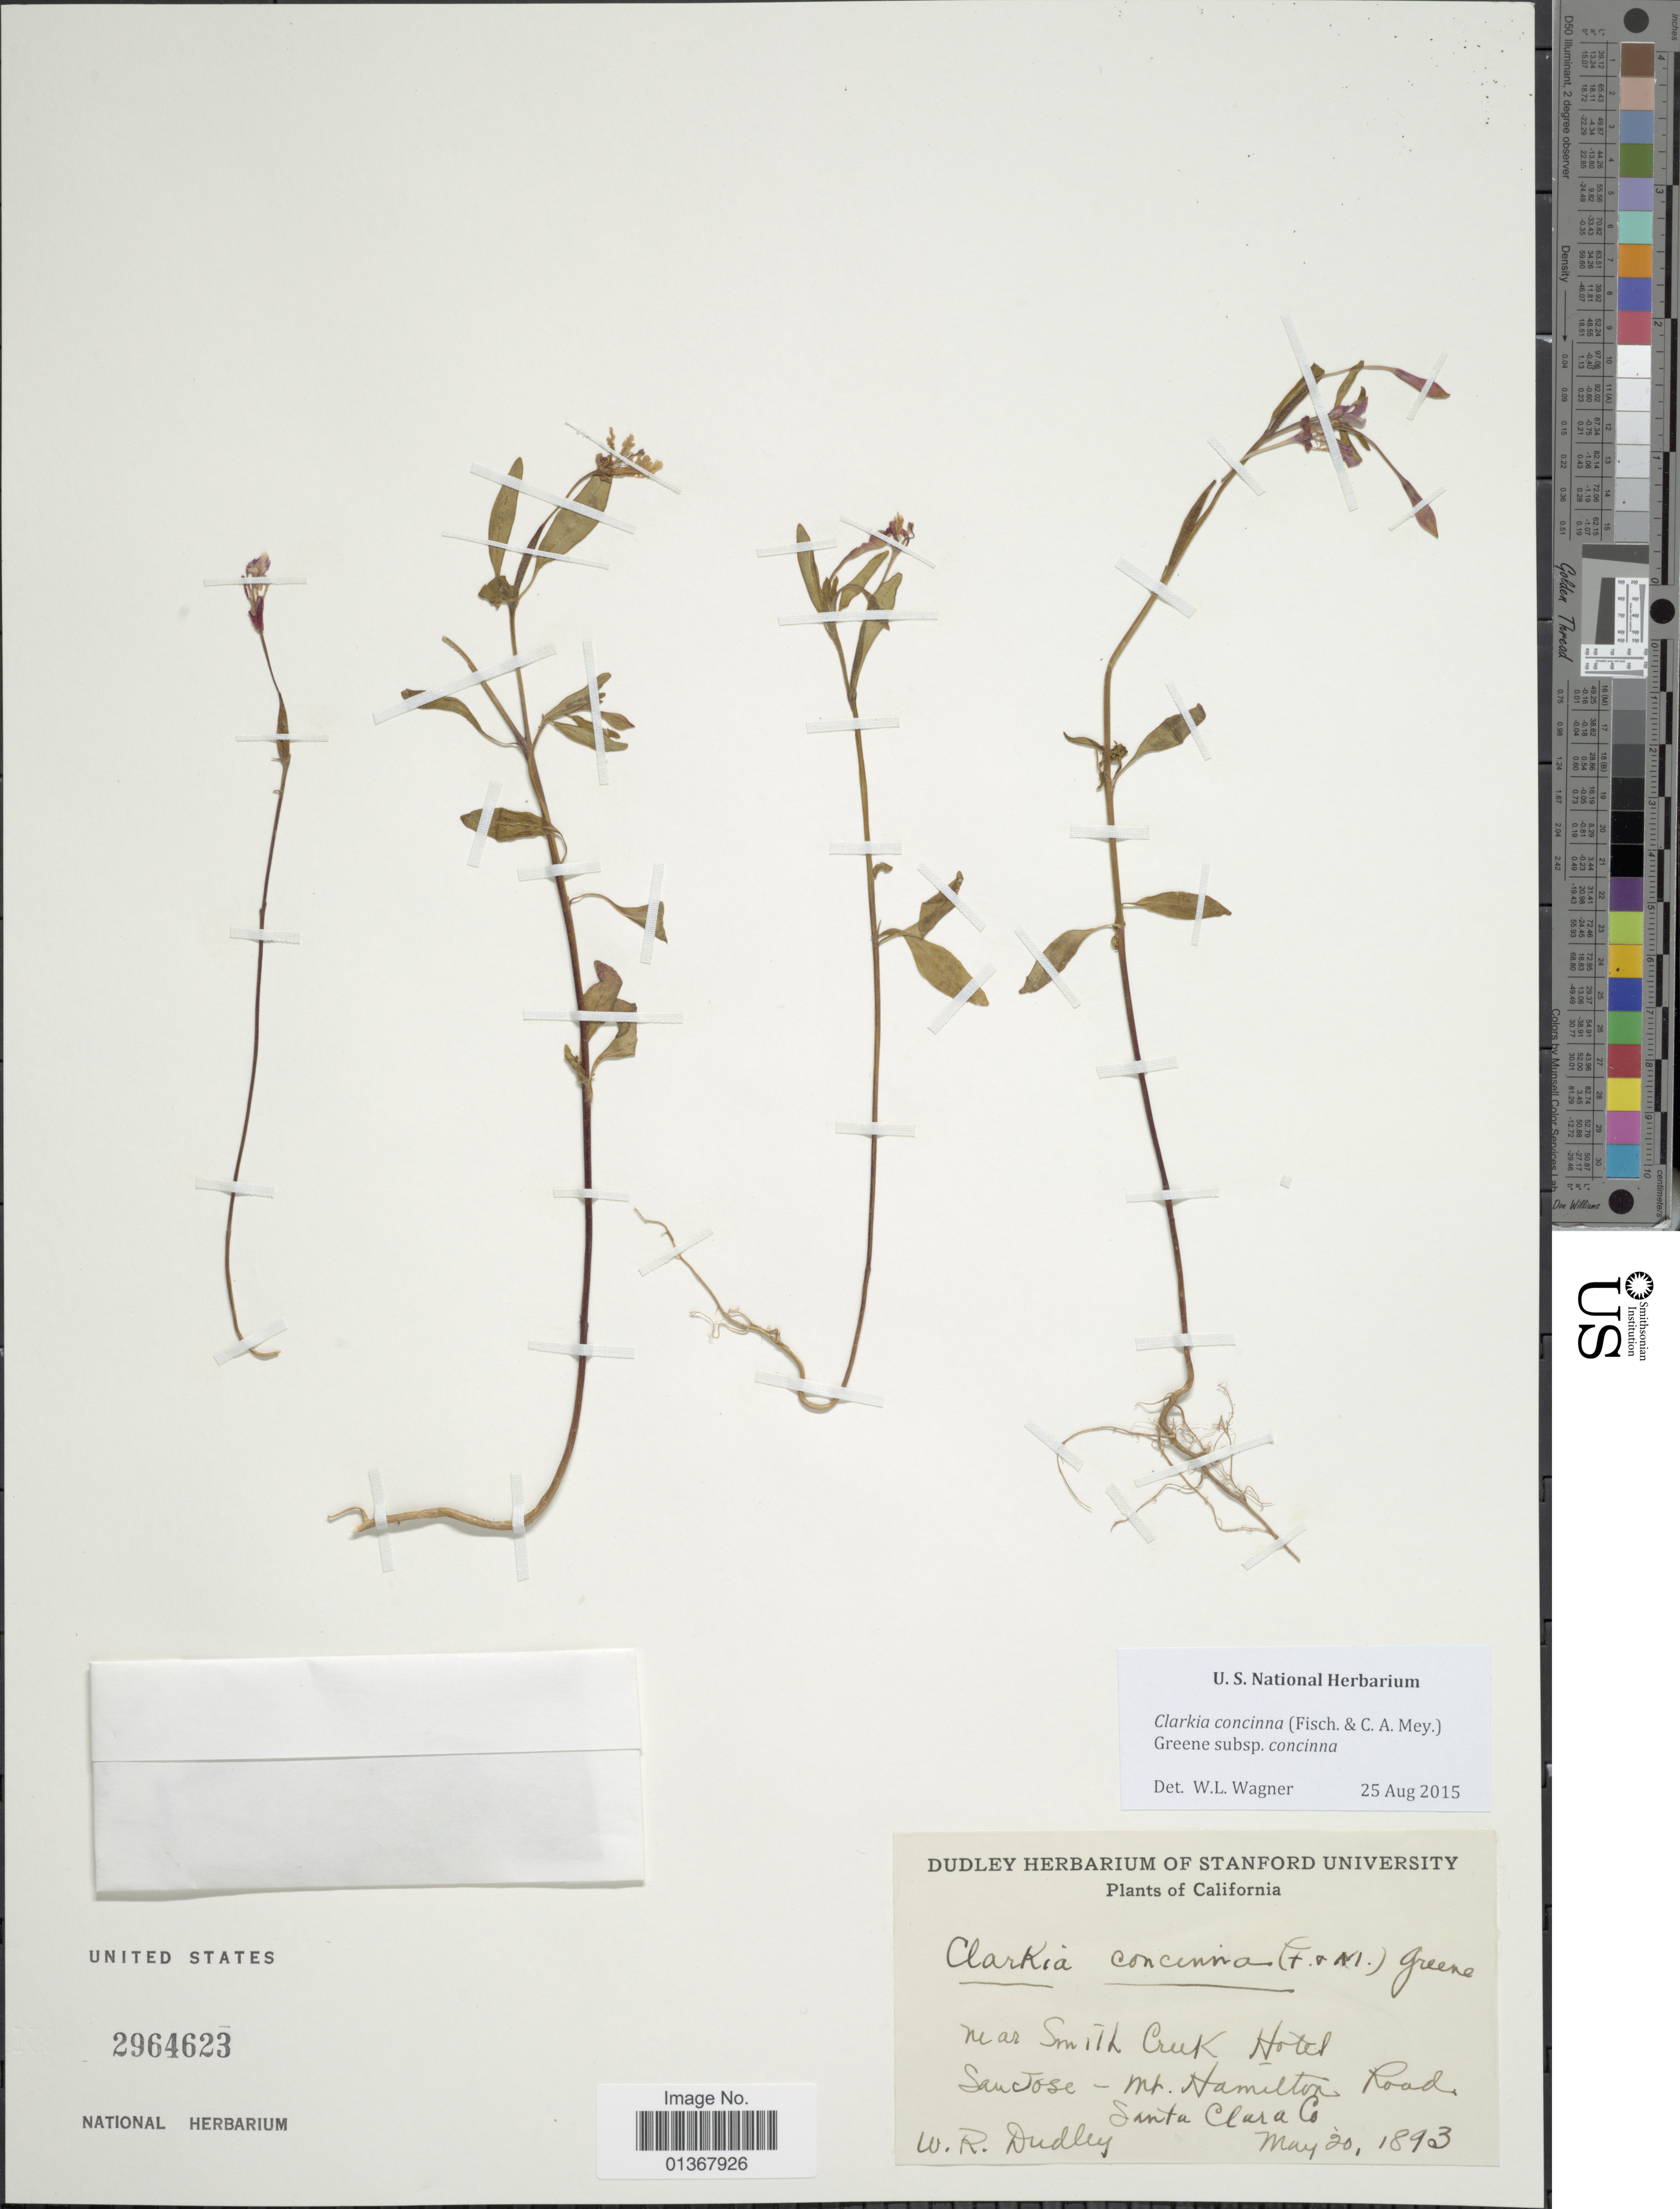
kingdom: Plantae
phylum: Tracheophyta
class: Magnoliopsida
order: Myrtales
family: Onagraceae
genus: Clarkia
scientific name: Clarkia concinna subsp. concinna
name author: (Fisch. & C.A. Mey.) Greene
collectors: W. Dudley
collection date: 1893-05-20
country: United States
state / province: California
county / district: Santa Clara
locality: Near Smith Creek Hotel, San Jose - Mt. Hamilton Road, Santa Clara Co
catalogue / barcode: US 2964623